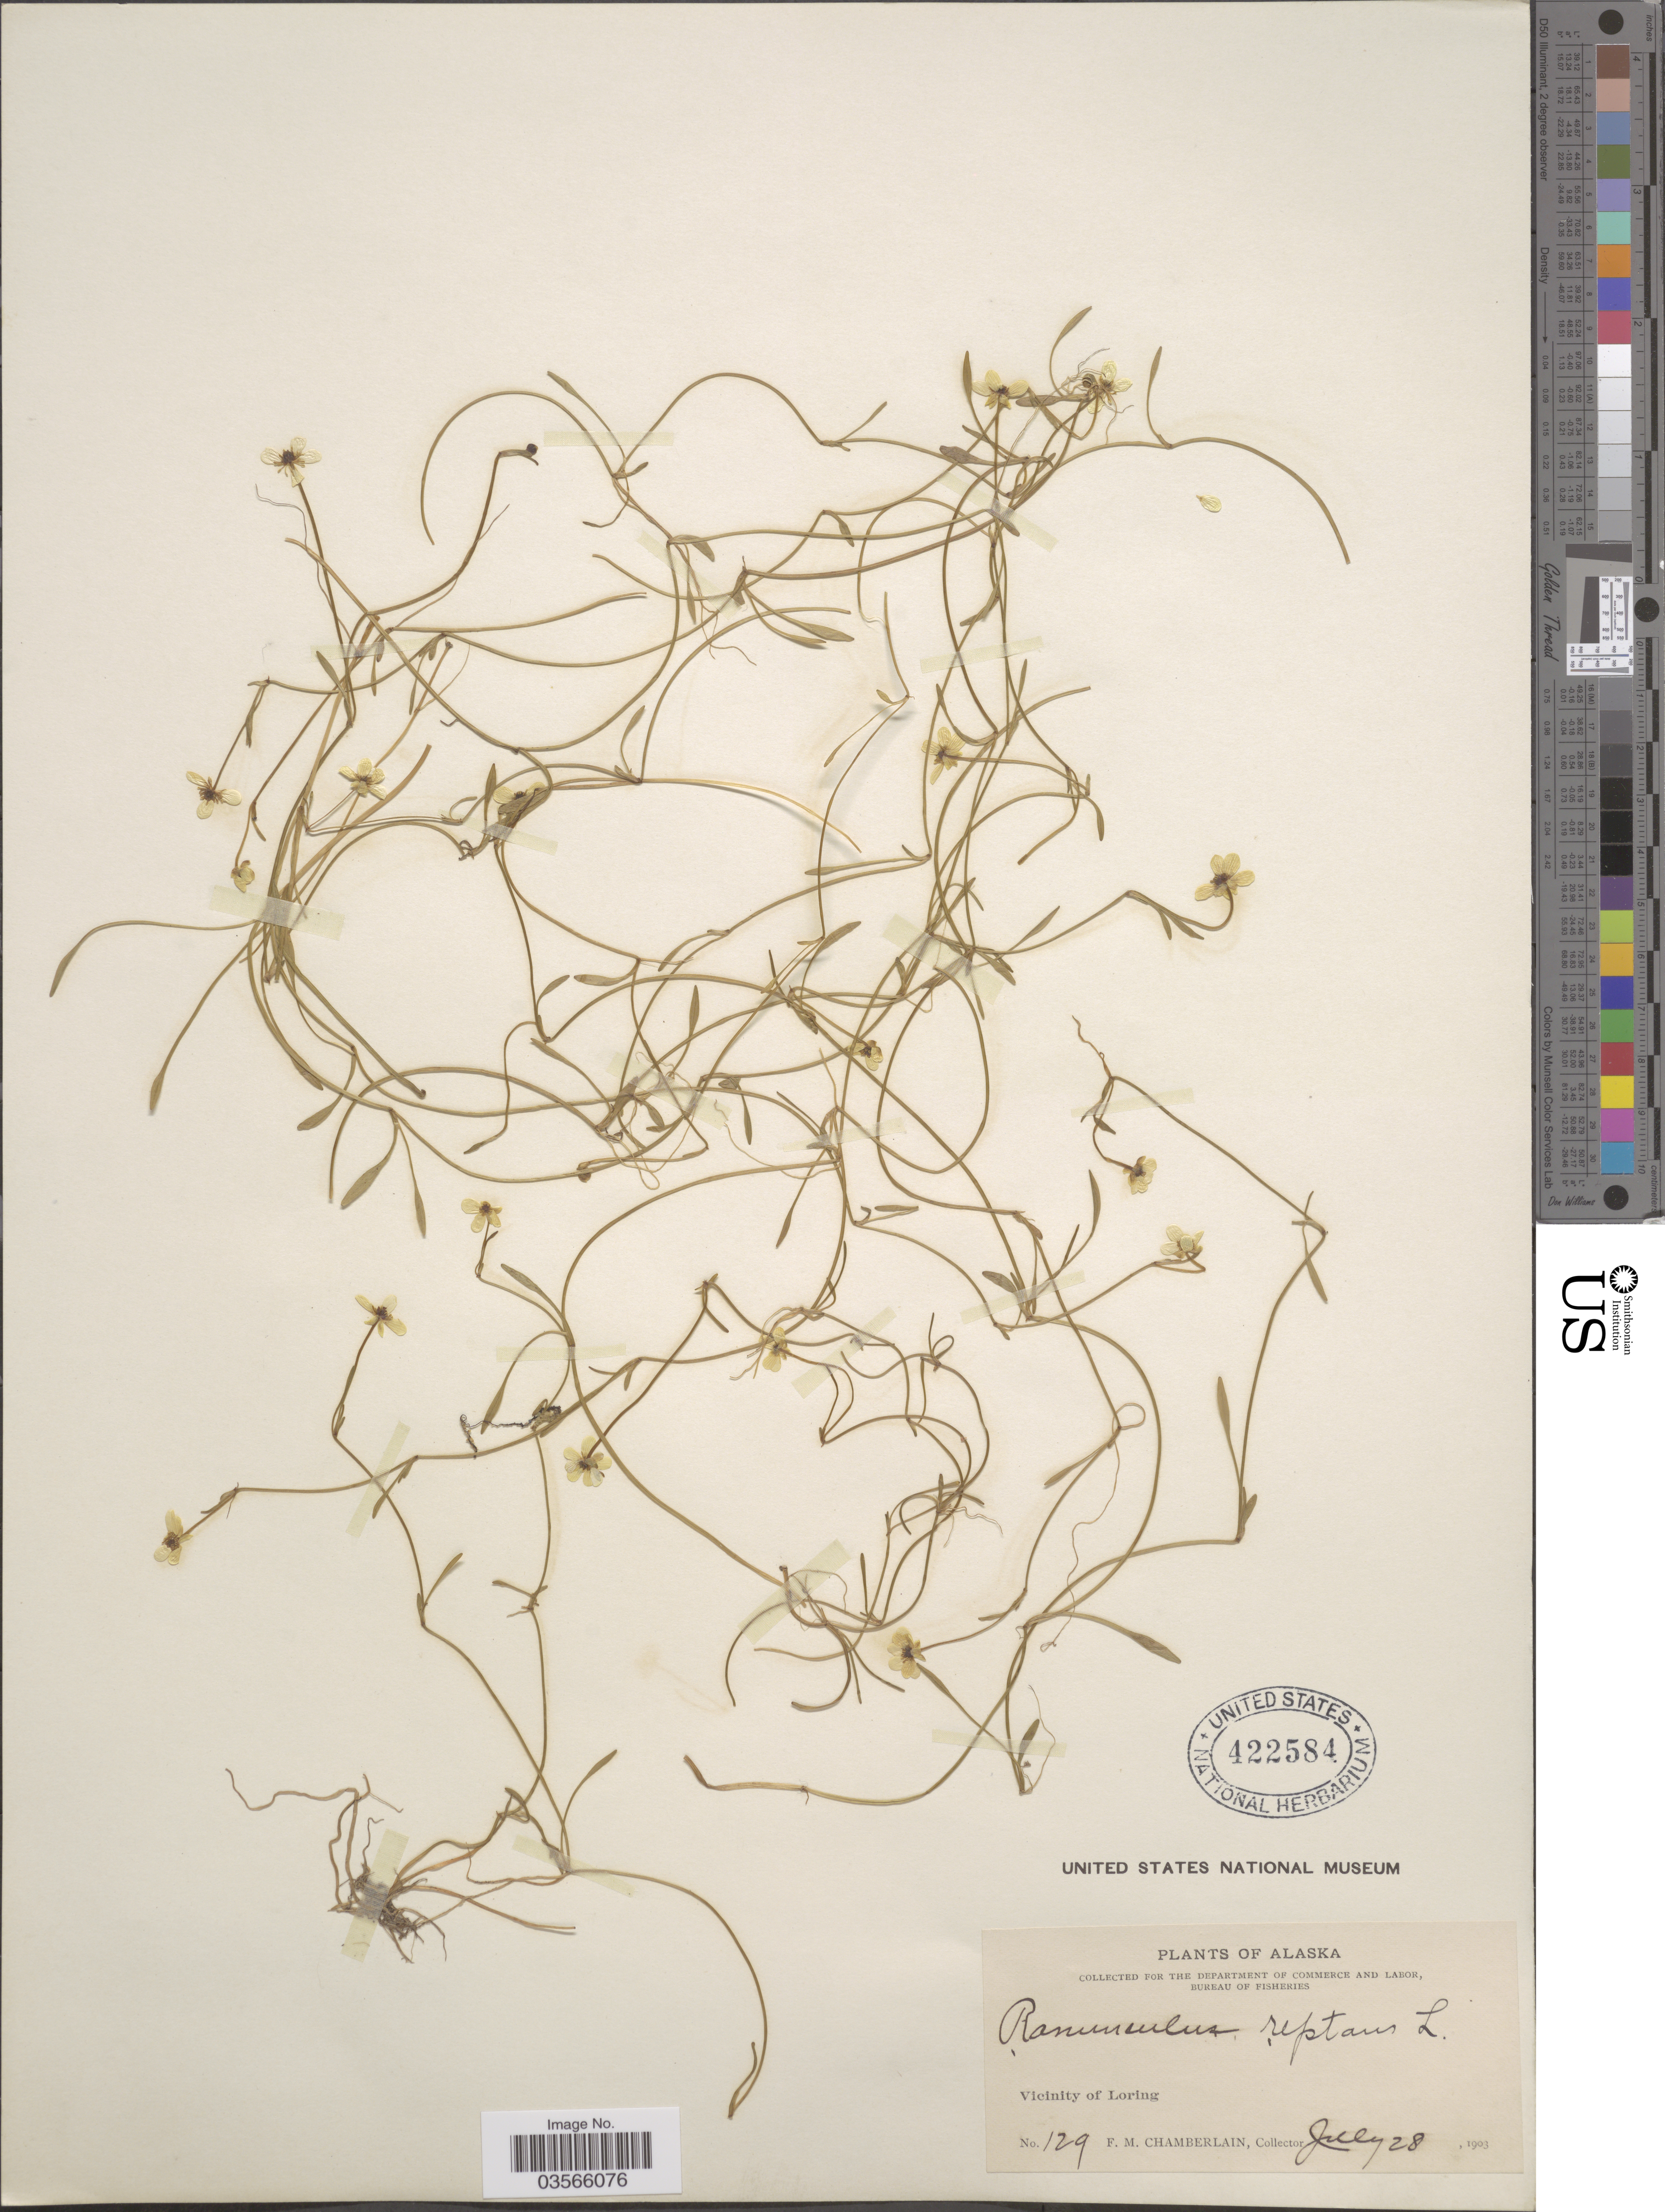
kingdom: Plantae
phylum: Tracheophyta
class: Magnoliopsida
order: Ranunculales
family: Ranunculaceae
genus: Ranunculus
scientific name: Ranunculus flammula var. filiformis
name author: (Michx.) Hook.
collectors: F. Chamberlain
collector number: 129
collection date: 1903-07-28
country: United States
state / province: Alaska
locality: Vicinity of Loring.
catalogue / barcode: US 422584